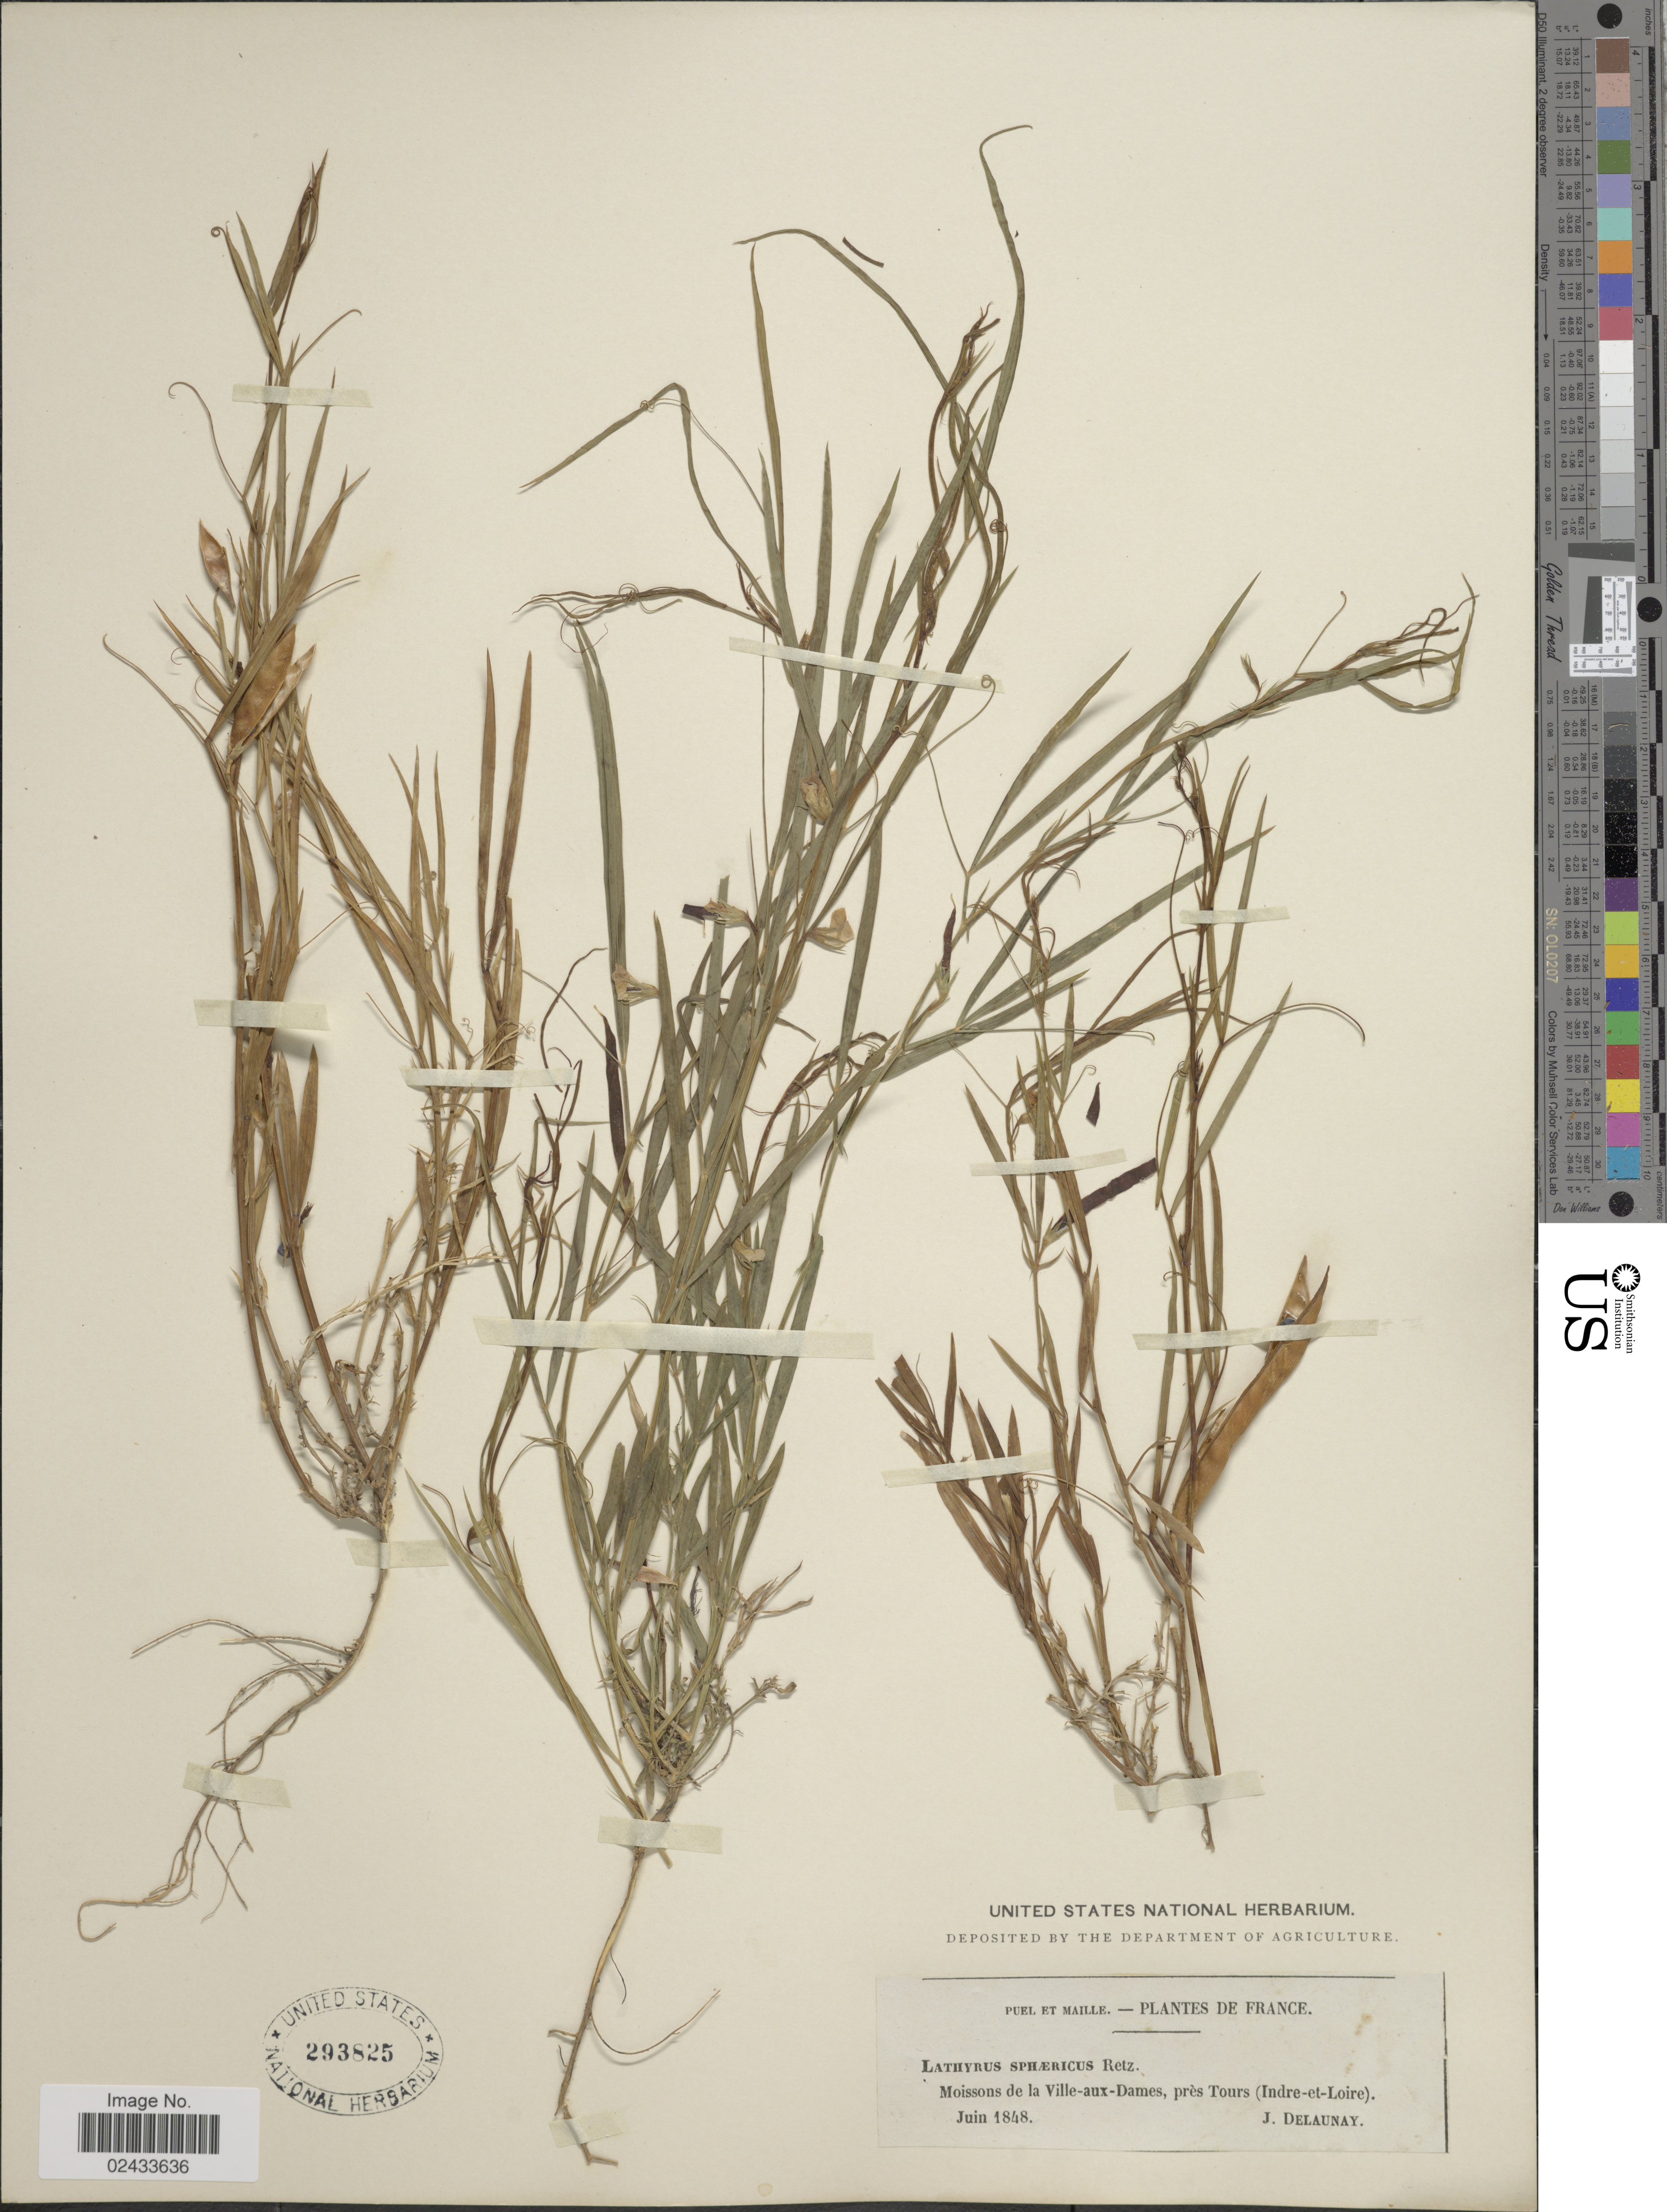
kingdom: Plantae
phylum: Tracheophyta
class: Magnoliopsida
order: Fabales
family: Fabaceae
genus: Lathyrus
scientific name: Lathyrus sphaericus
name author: Retz.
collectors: J. Delaunay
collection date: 1848-06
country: France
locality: Moissons de la Ville-aux-Dames, pres Tours (Indre et Loire)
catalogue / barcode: US 293825